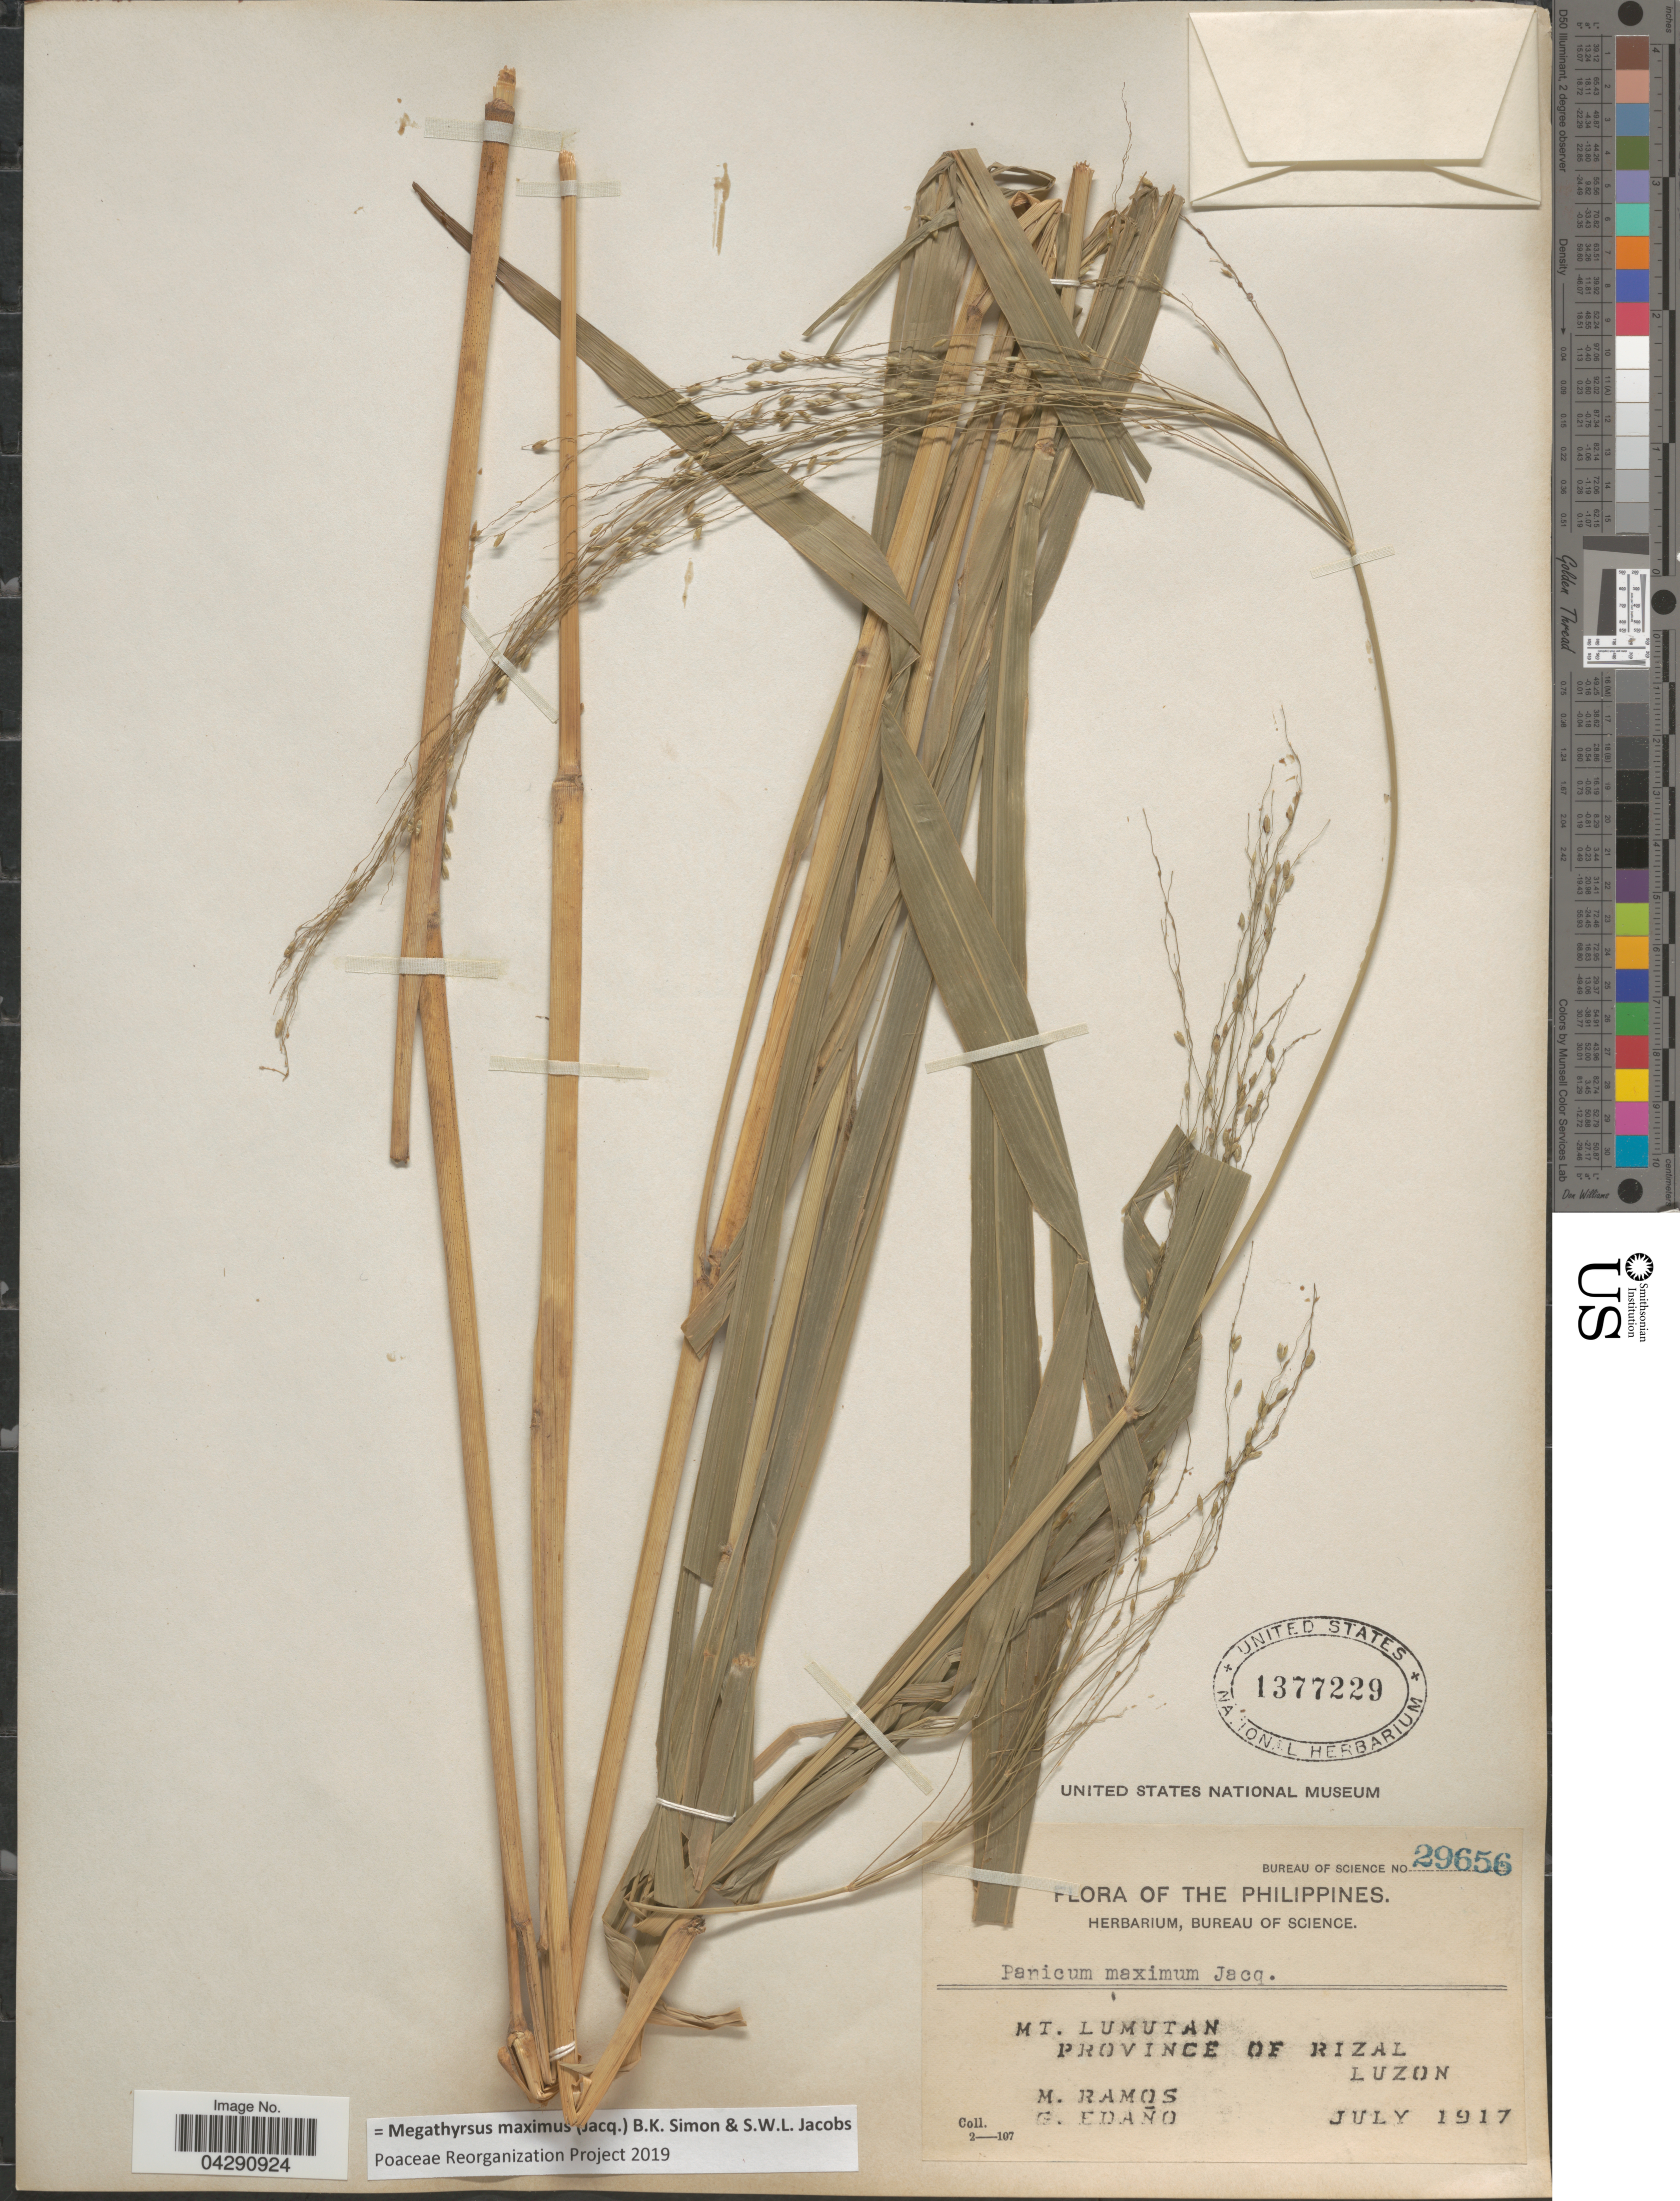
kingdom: Plantae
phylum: Tracheophyta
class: Liliopsida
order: Poales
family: Poaceae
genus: Megathyrsus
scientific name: Megathyrsus maximus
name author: (Jacq.) B.K. Simon & S.W.L. Jacobs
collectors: M. Ramos & G. Edaño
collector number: Bureau of Science 29656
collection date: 1917-07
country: Philippines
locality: Mt. Lumutan. Province of Rizal. Luzon.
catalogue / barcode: US 1377229